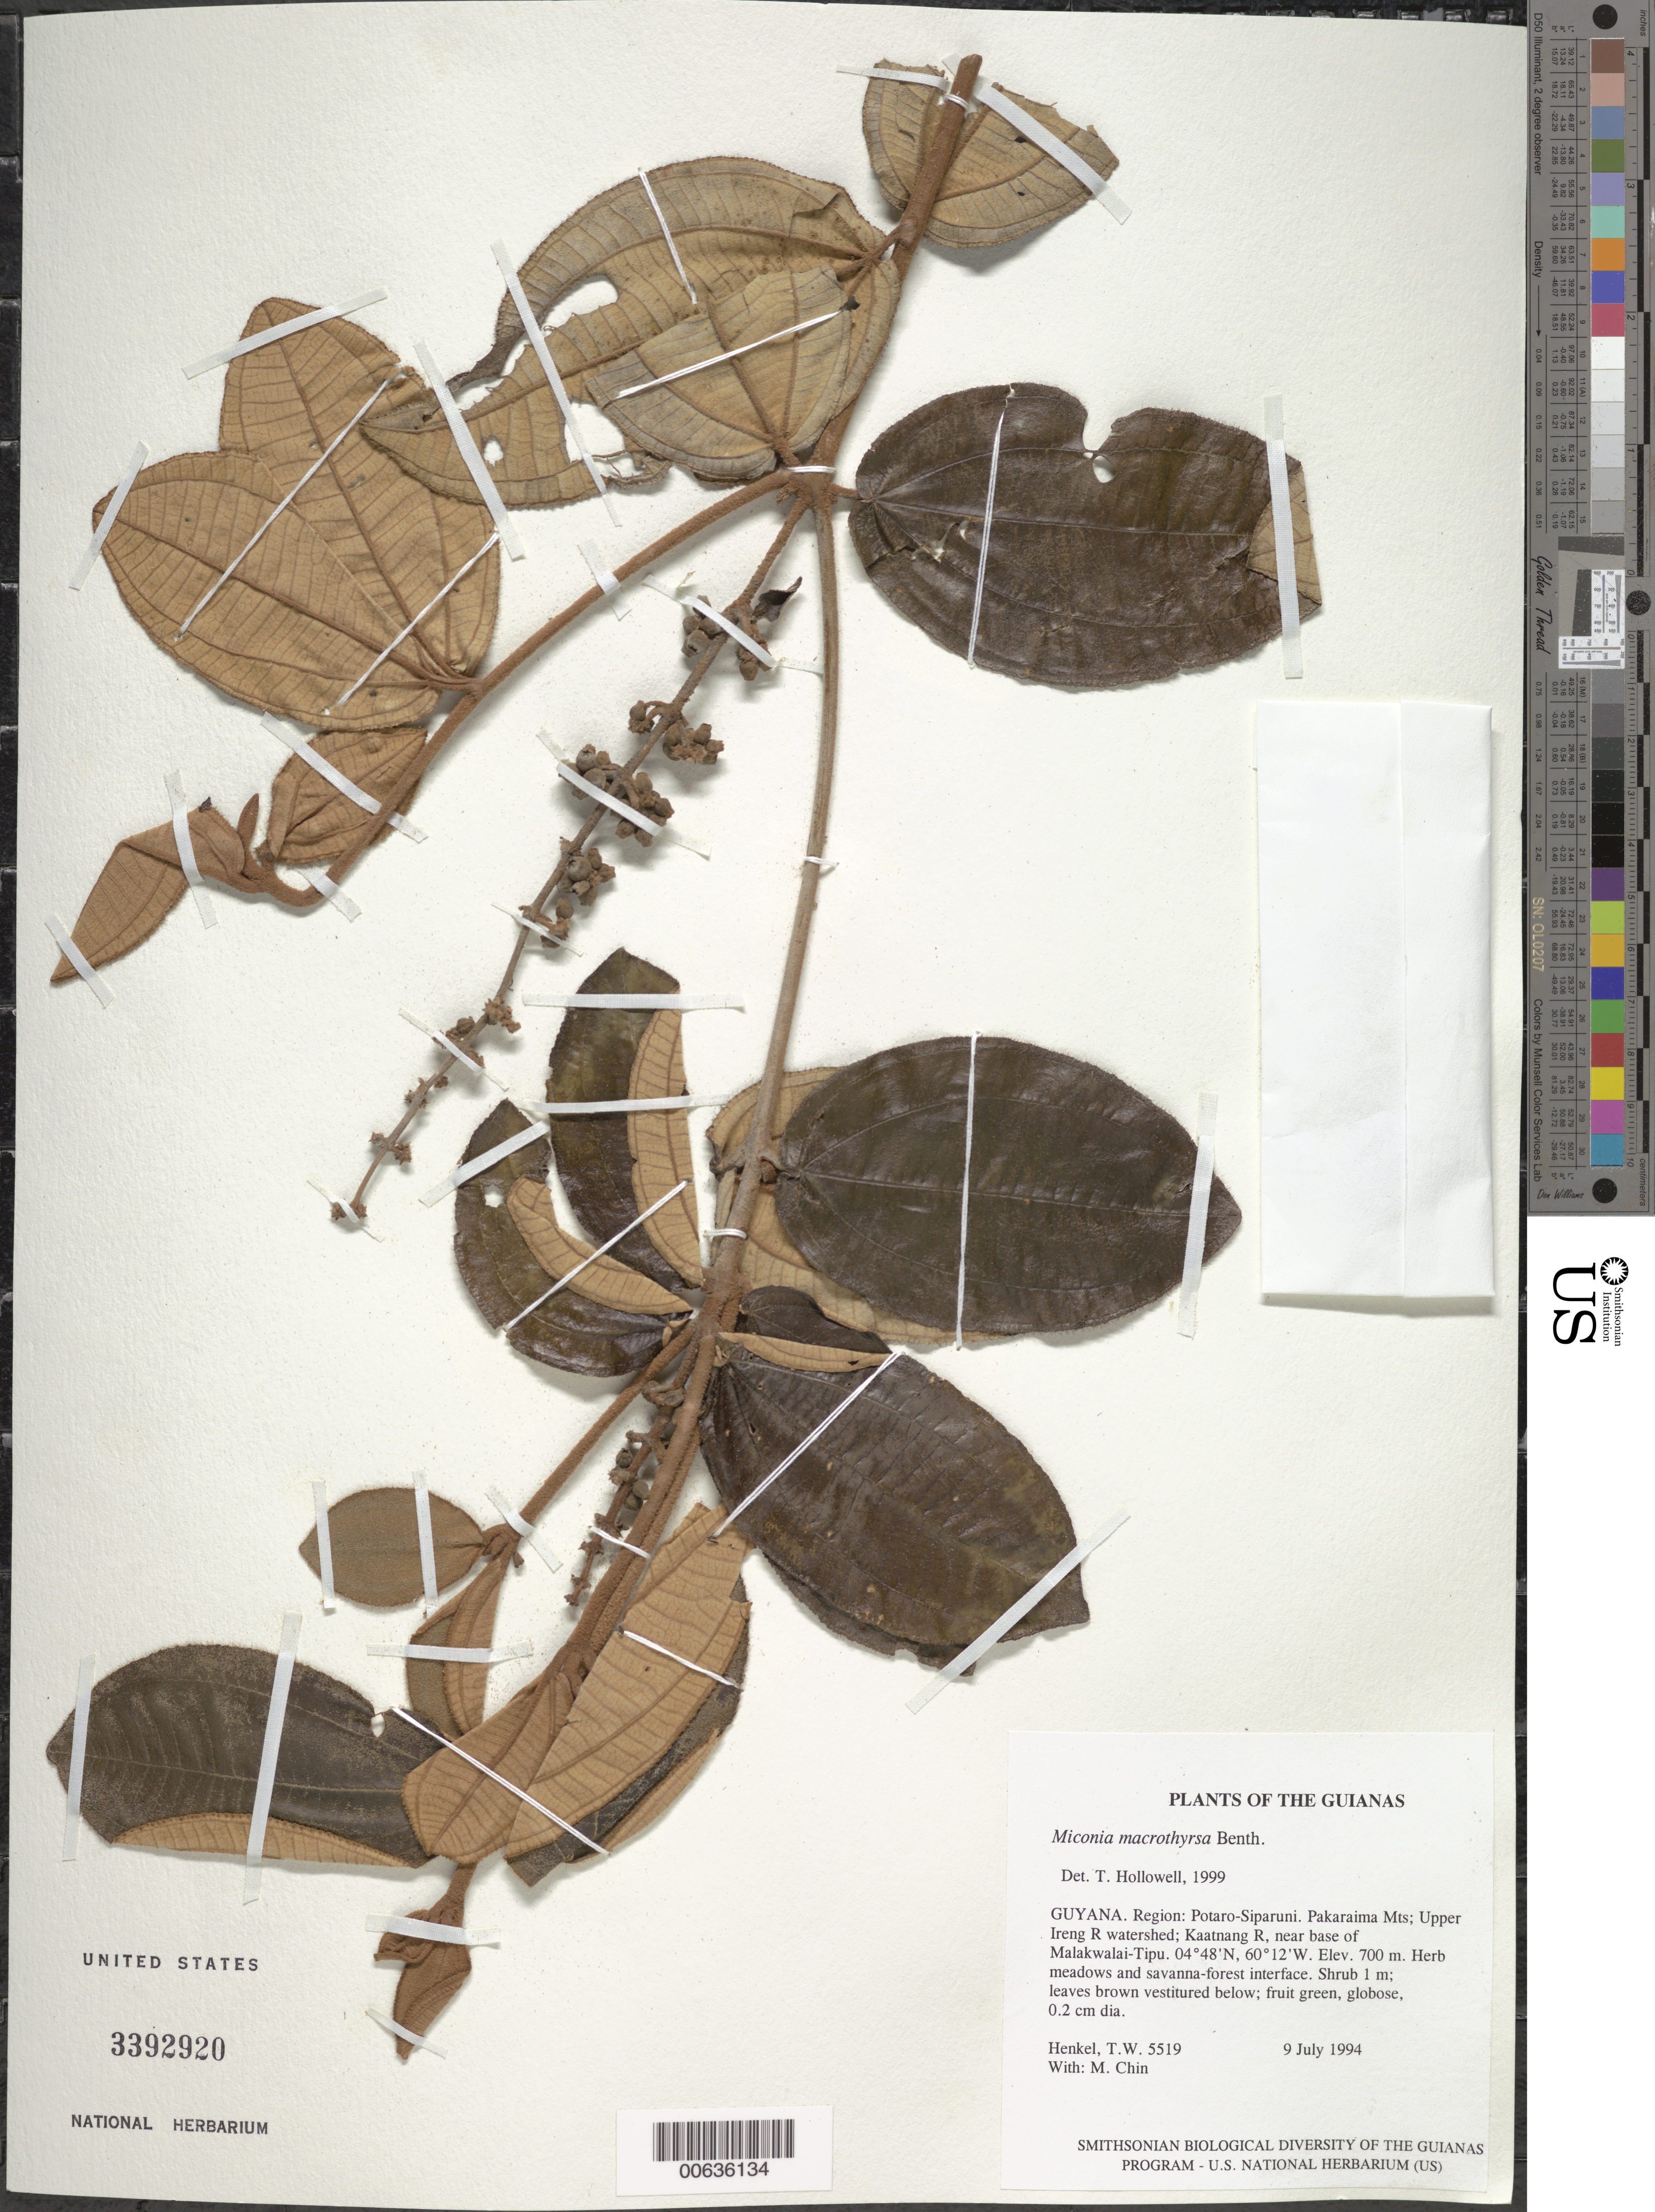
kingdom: Plantae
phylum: Tracheophyta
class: Magnoliopsida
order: Myrtales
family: Melastomataceae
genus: Miconia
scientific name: Miconia macrothyrsa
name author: Benth.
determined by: Hollowell, T. H., (BOT), Smithsonian Institution - National Museum of Natural History (UNITED STATES)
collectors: T. Henkel & M. Chin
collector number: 5519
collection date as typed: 9 July 1994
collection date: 1994-07-09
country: Guyana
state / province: Potaro-Siparuni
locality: Pakaraima Mts; Upper Ireng R watershed; Kaatnang R, near base of Malakwalai-Tipu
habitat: Herb meadows and savanna-forest interface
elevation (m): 700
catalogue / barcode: US 3392920